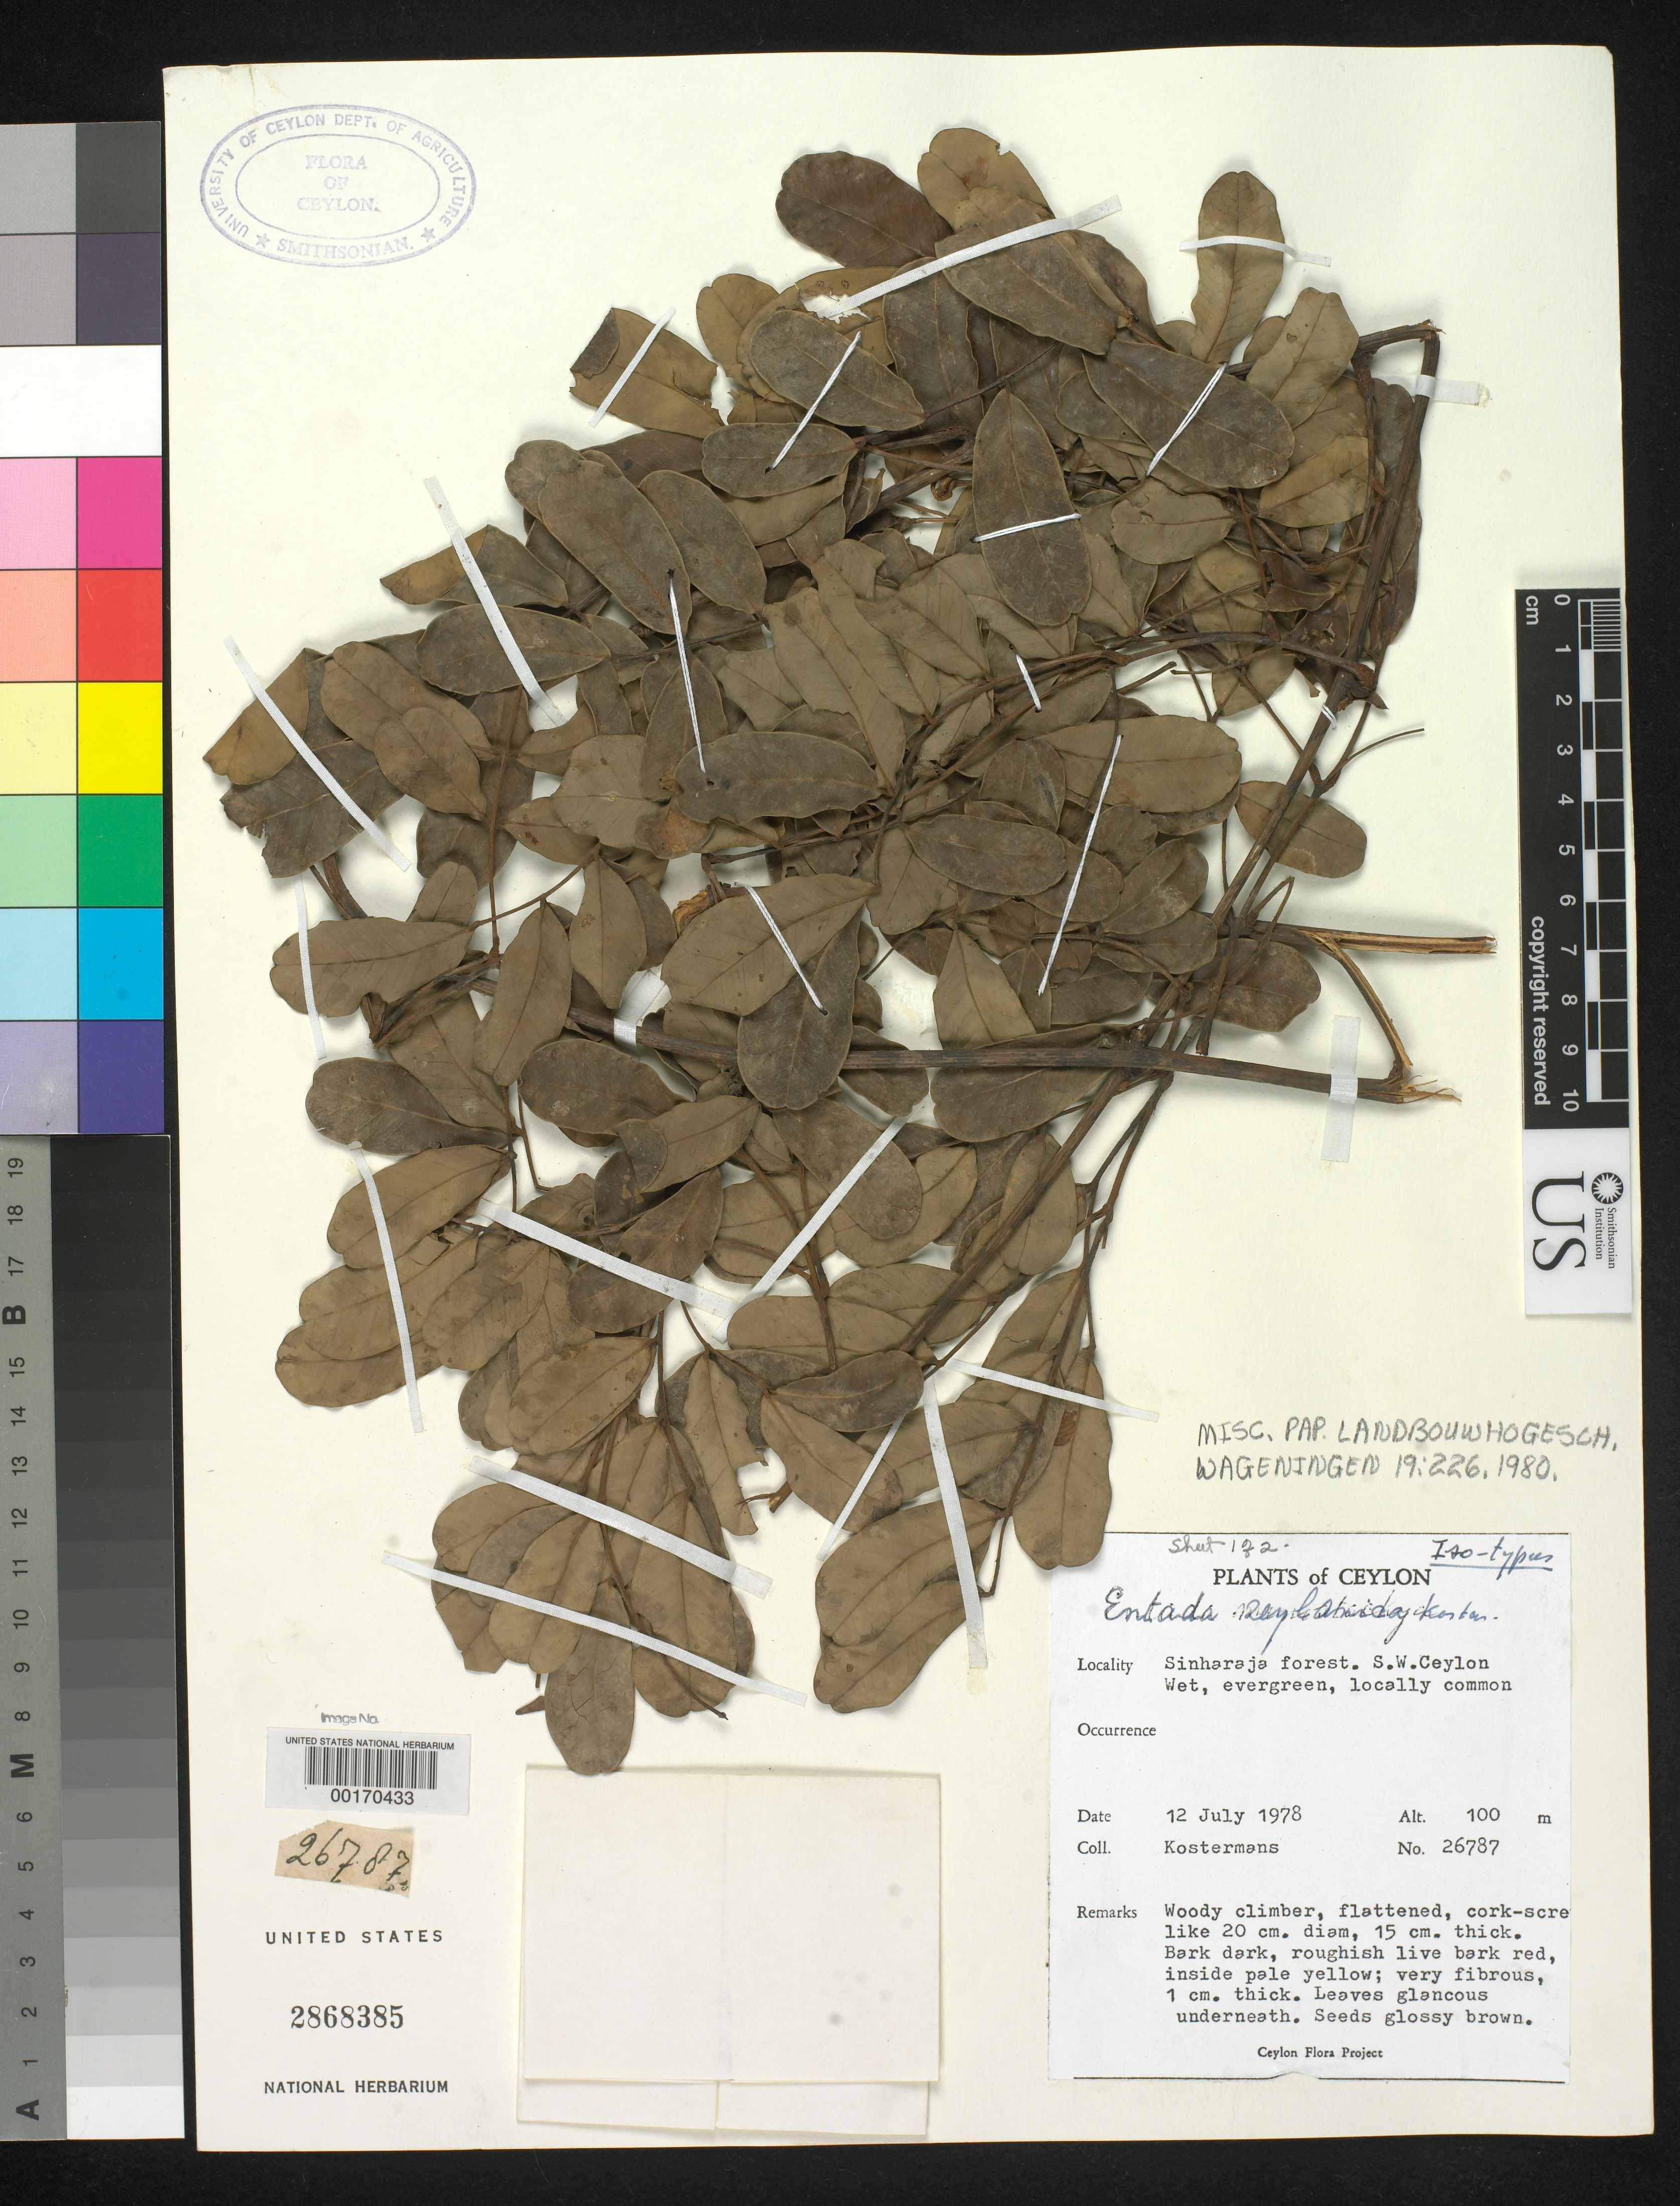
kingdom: Plantae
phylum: Tracheophyta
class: Magnoliopsida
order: Fabales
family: Fabaceae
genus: Entada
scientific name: Entada zeylanica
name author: Kosterm.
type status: Isotype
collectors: A. J. G. Kostermans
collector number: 26787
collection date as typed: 12 Jul 1978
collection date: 1978-07-12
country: Sri Lanka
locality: Sinharaja forest, SW Ceylon.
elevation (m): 150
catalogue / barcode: US 2868385